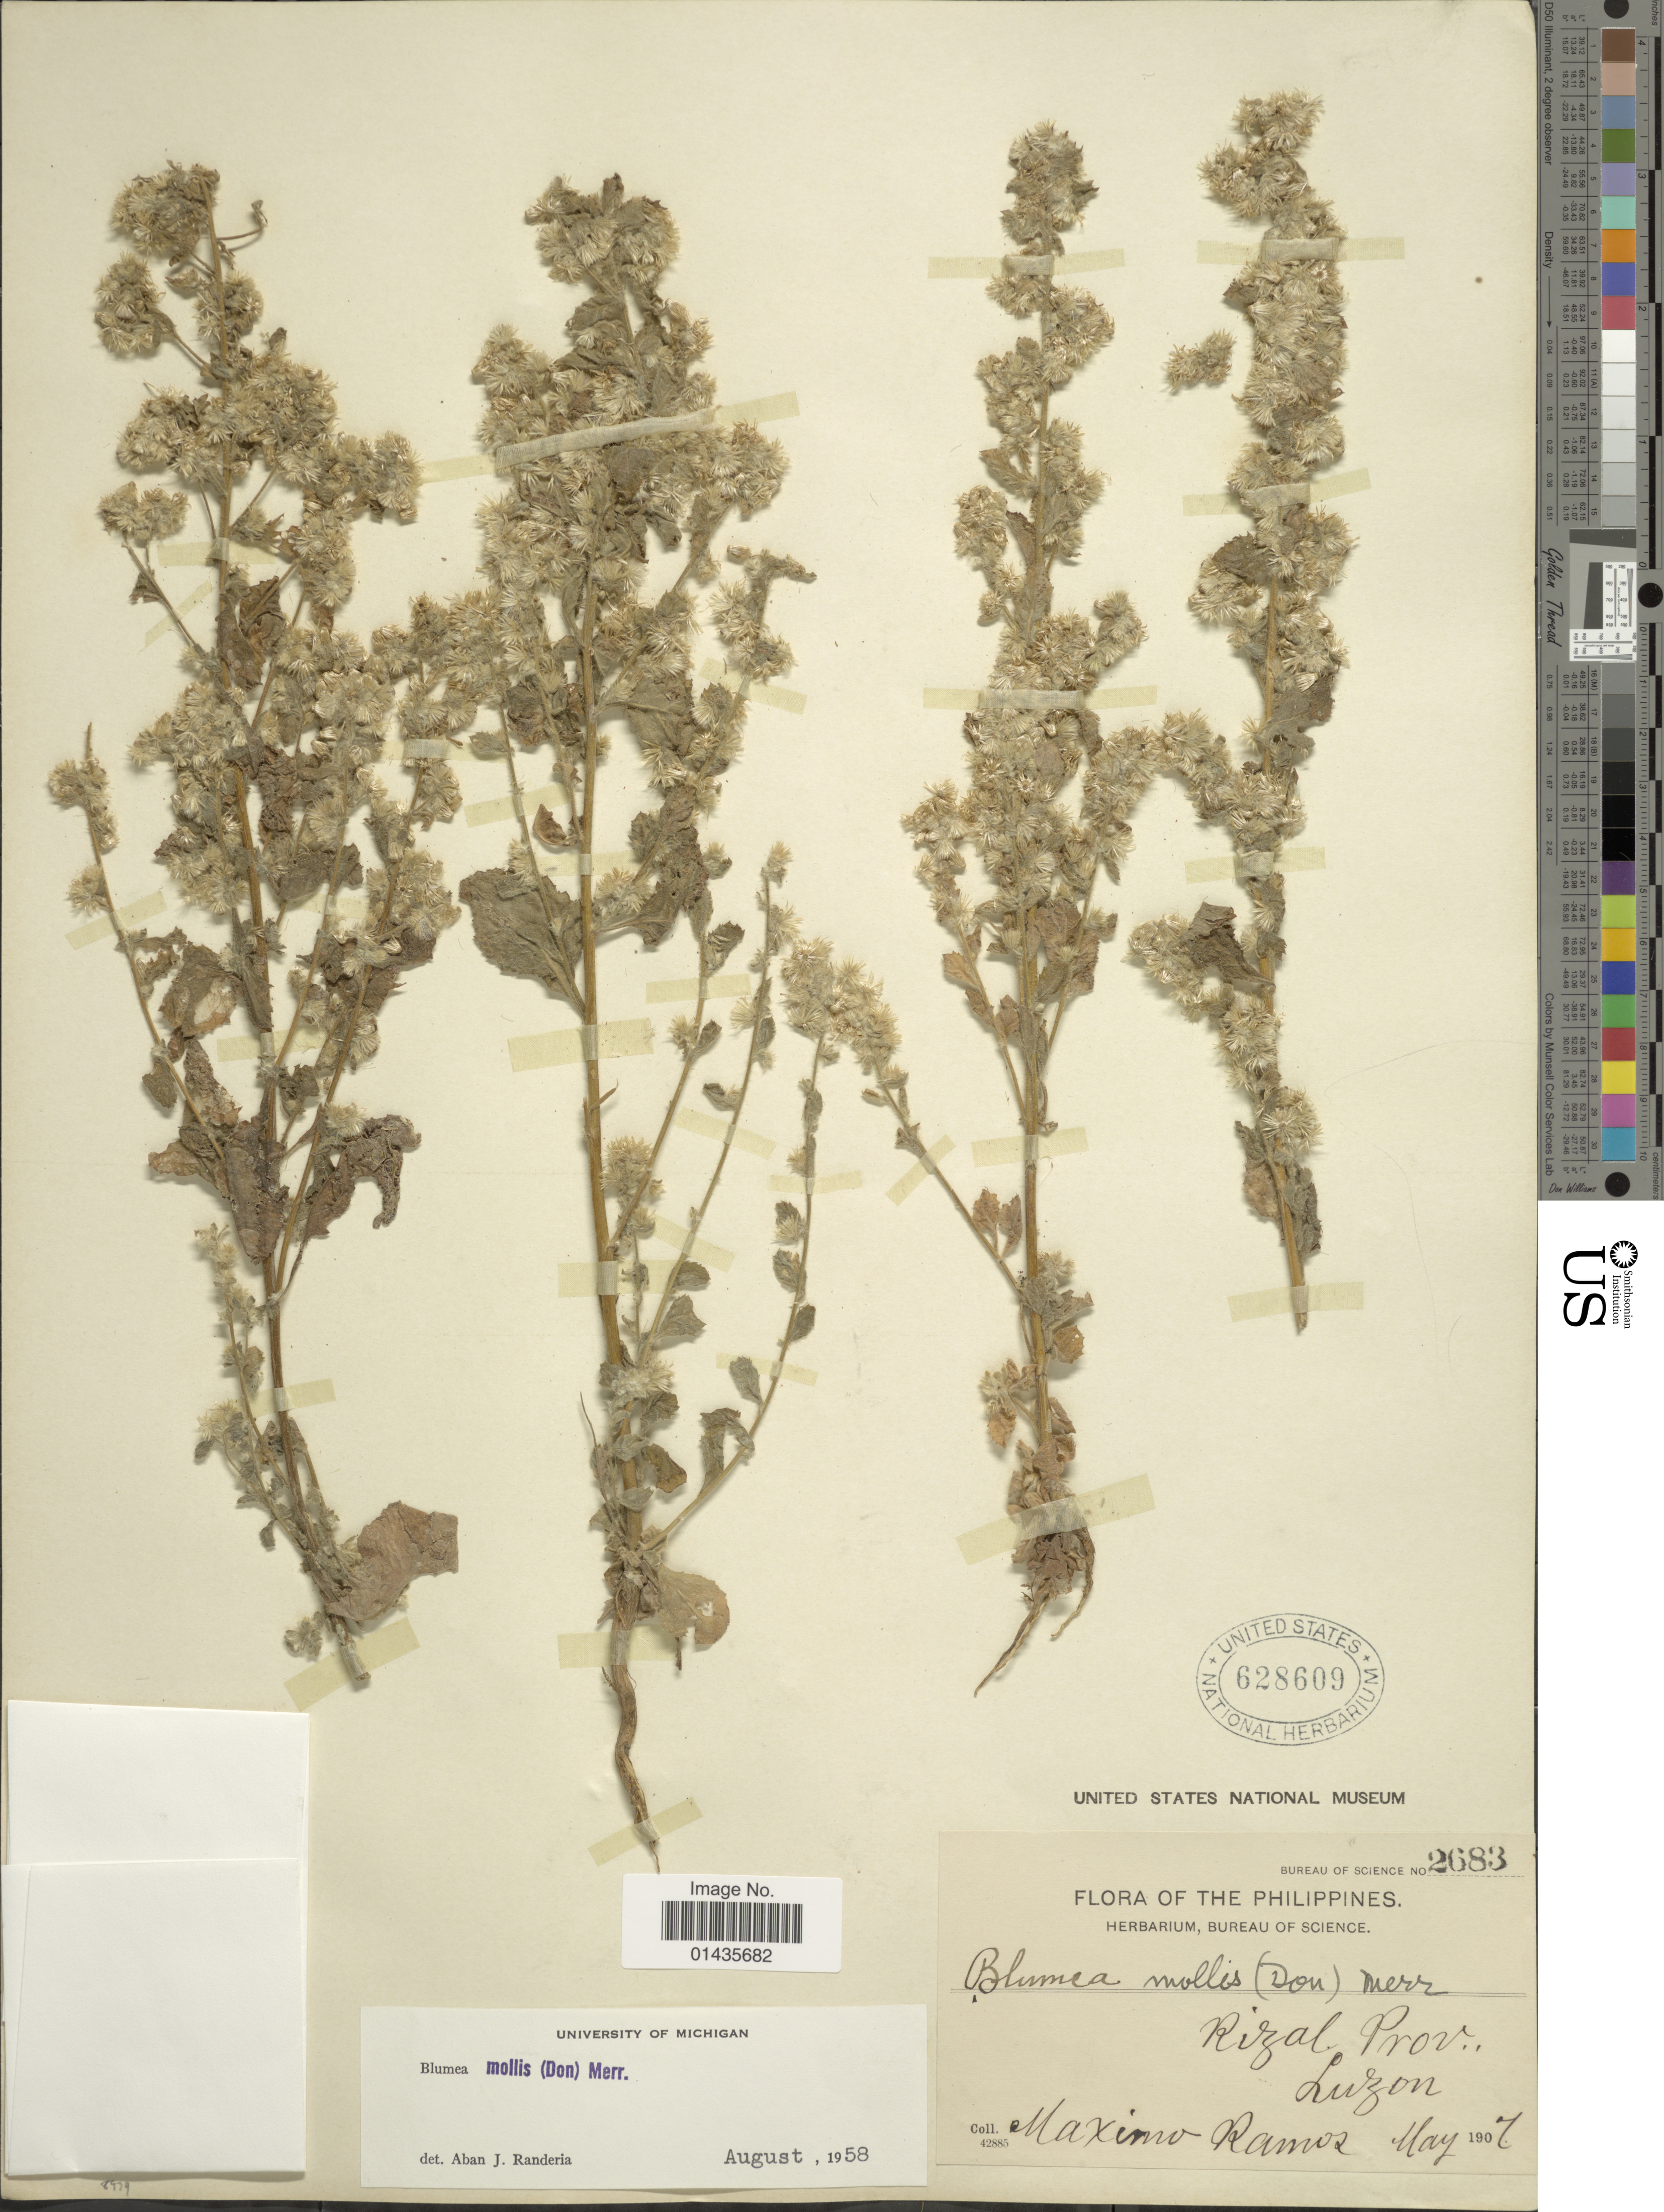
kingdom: Plantae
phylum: Tracheophyta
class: Magnoliopsida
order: Asterales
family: Asteraceae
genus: Blumea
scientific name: Blumea mollis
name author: (D. Don) Merr.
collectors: M. Ramos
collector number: Bureau of Science 2683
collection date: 1907-05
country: Philippines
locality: Rizal Prov., Luzon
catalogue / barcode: US 628609